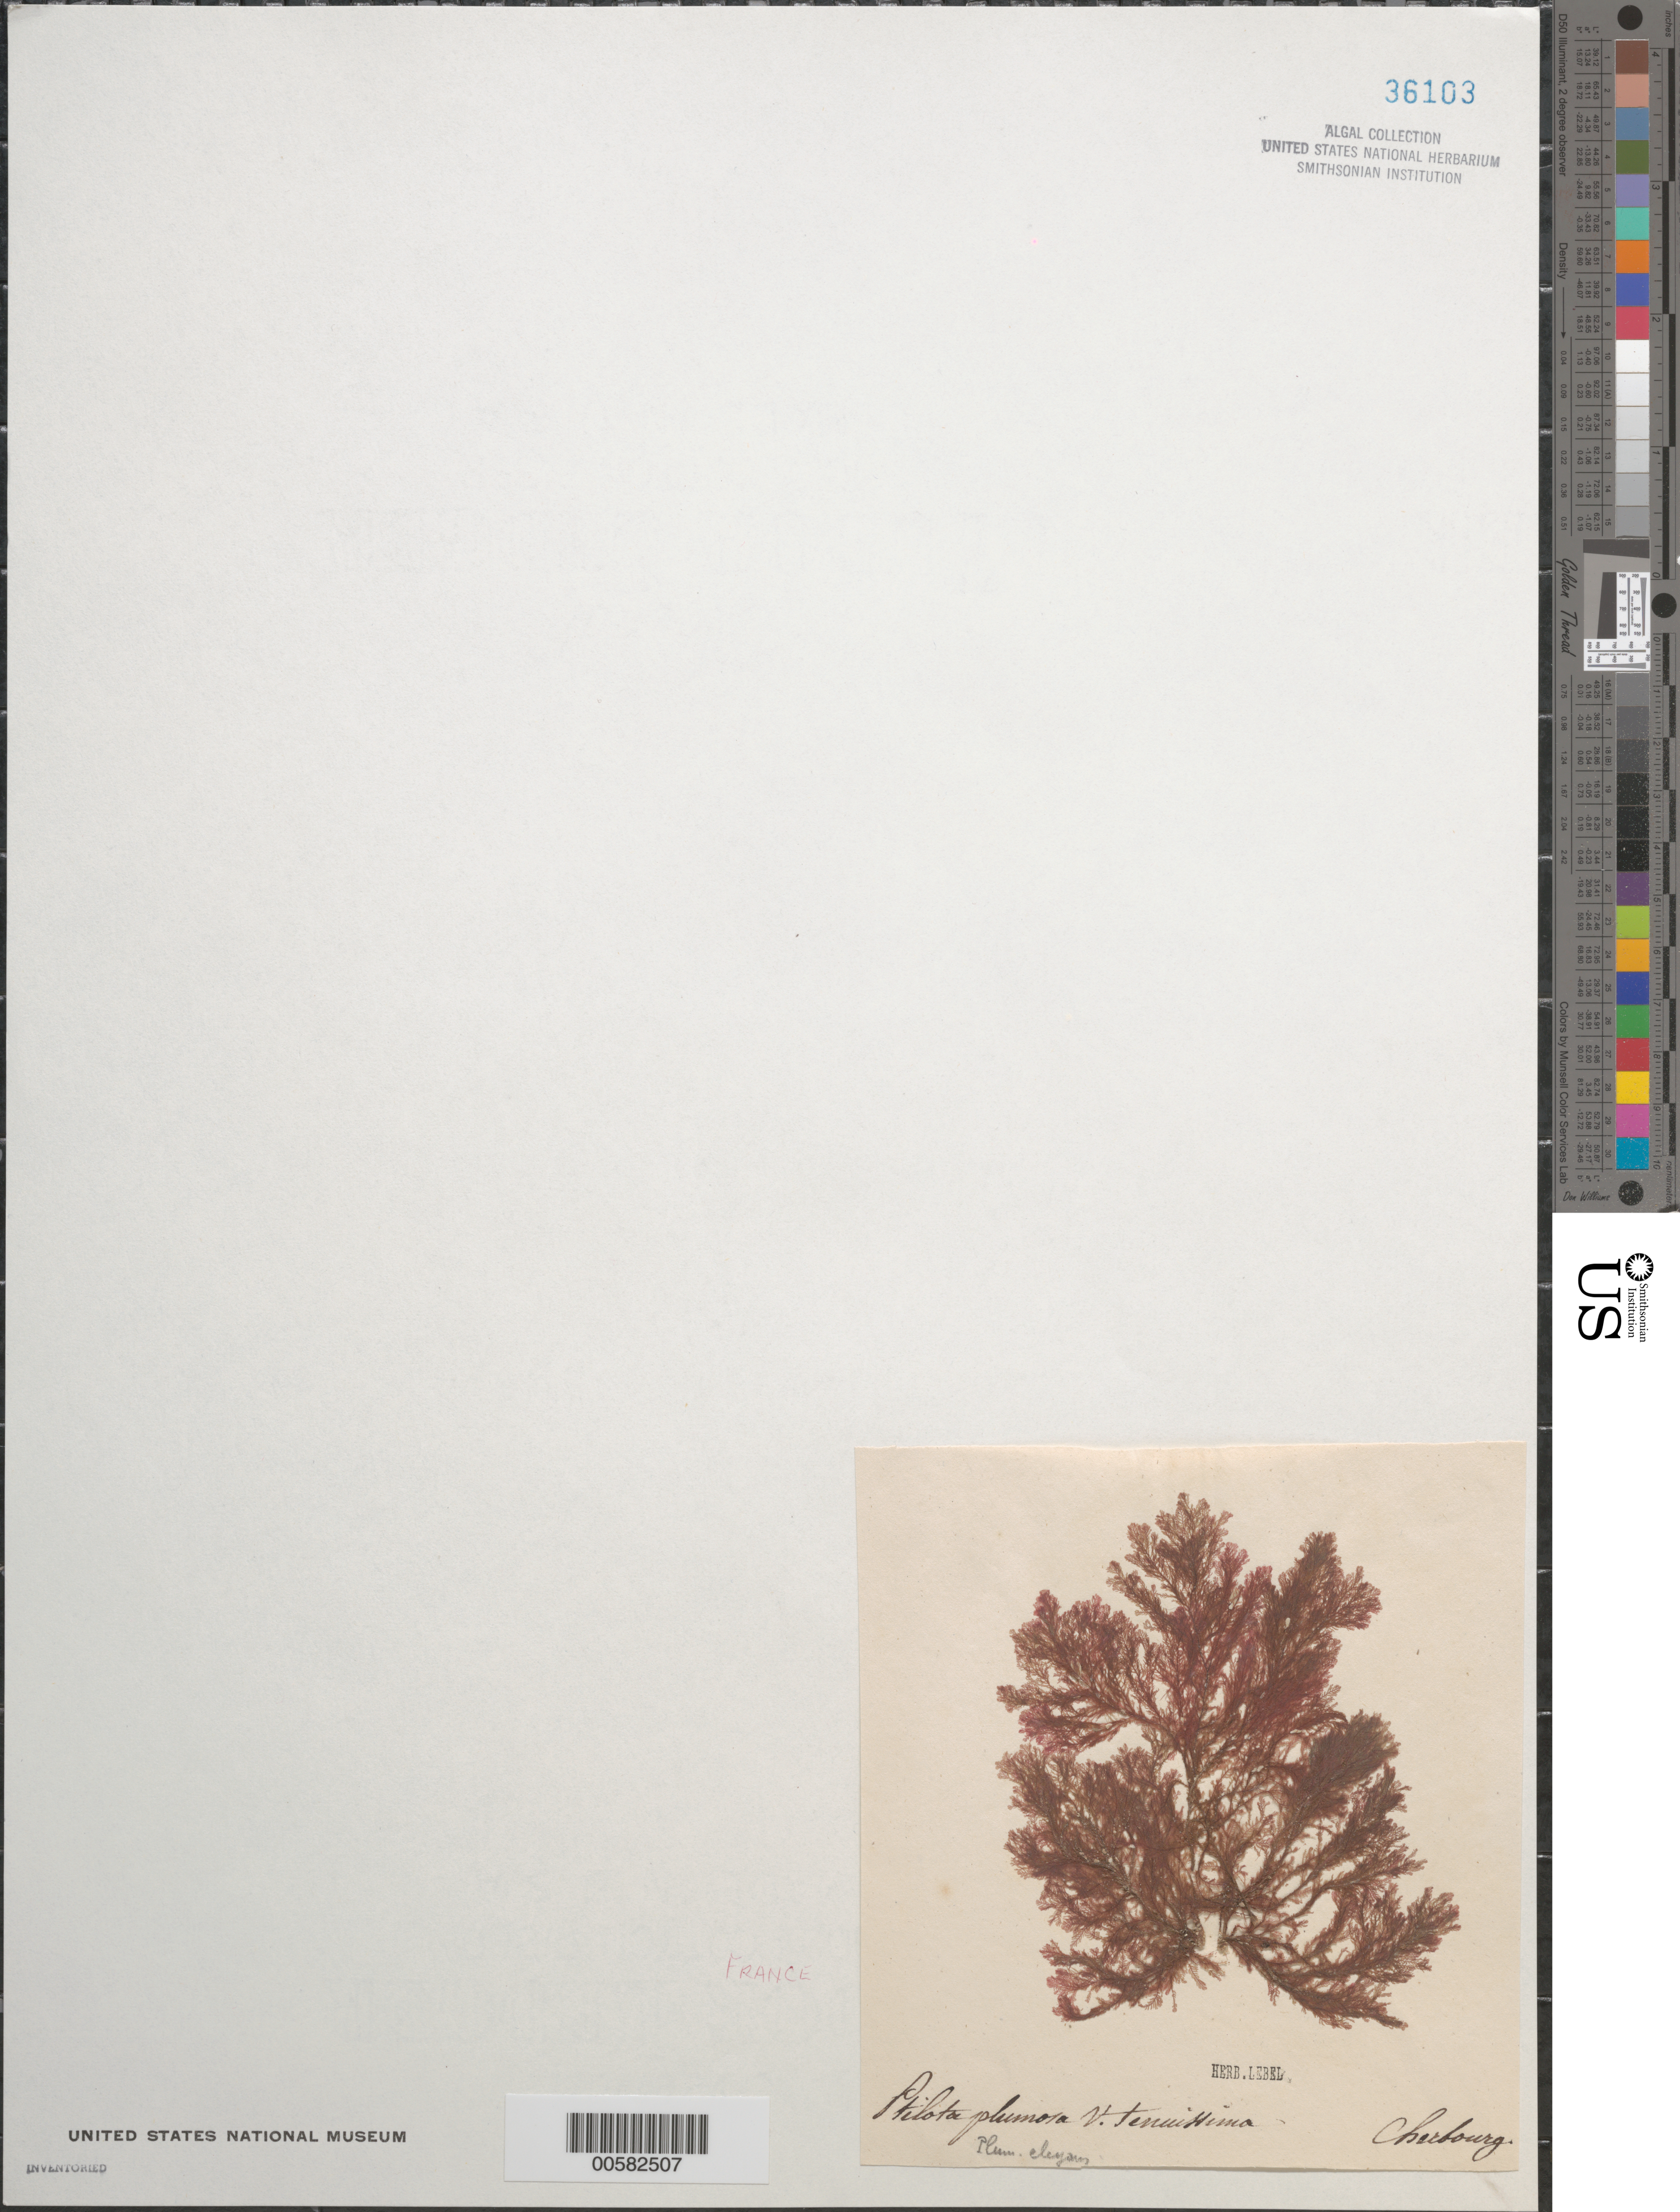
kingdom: Plantae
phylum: Rhodophyta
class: Florideophyceae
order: Ceramiales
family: Wrangeliaceae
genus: Ptilota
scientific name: Ptilota gunneri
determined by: Algae name updating Project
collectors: J. Lebel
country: France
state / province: Normandie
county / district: Manche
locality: Cherbourg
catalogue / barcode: US 36103